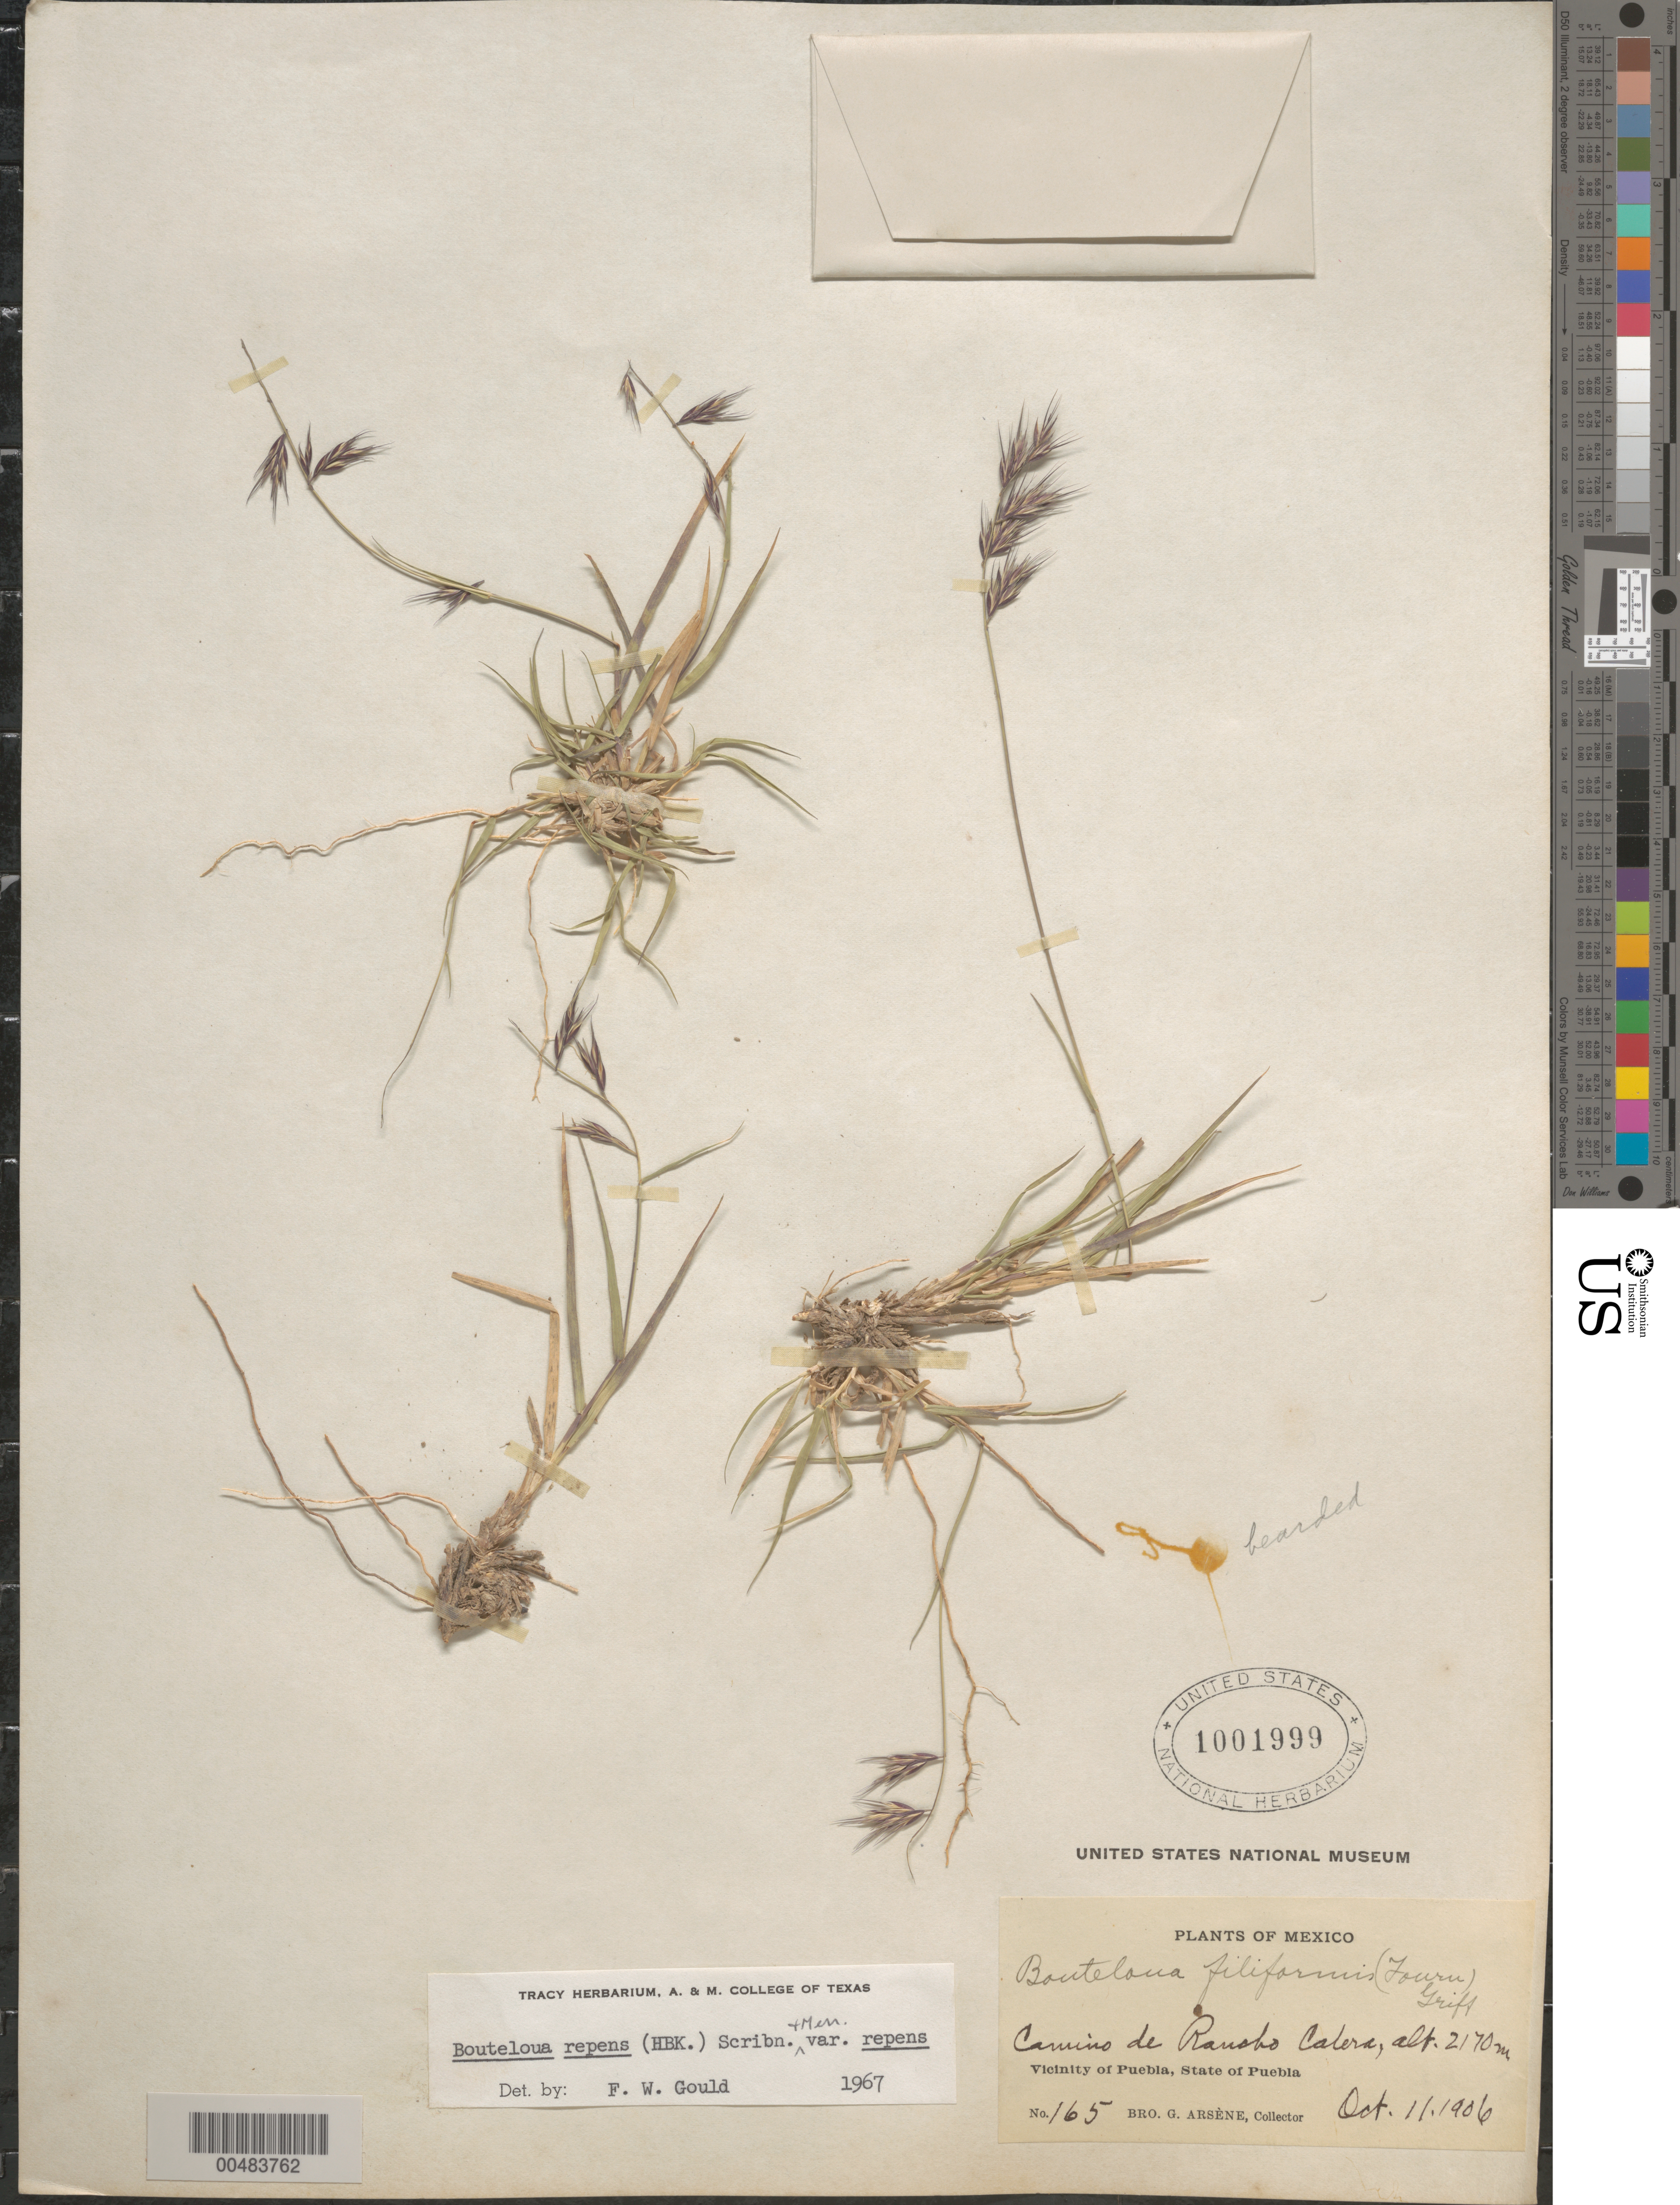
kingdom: Plantae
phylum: Tracheophyta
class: Liliopsida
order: Poales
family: Poaceae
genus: Bouteloua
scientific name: Bouteloua repens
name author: (Kunth) Scribn. & Merr.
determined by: Gould, F. W.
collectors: Bro. G. Arsène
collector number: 165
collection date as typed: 11 Oct 1906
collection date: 1906-10-11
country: Mexico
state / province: Puebla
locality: Vicinity of Puebla, Camino de Rancho Calera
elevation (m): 2170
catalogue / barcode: US 1001999